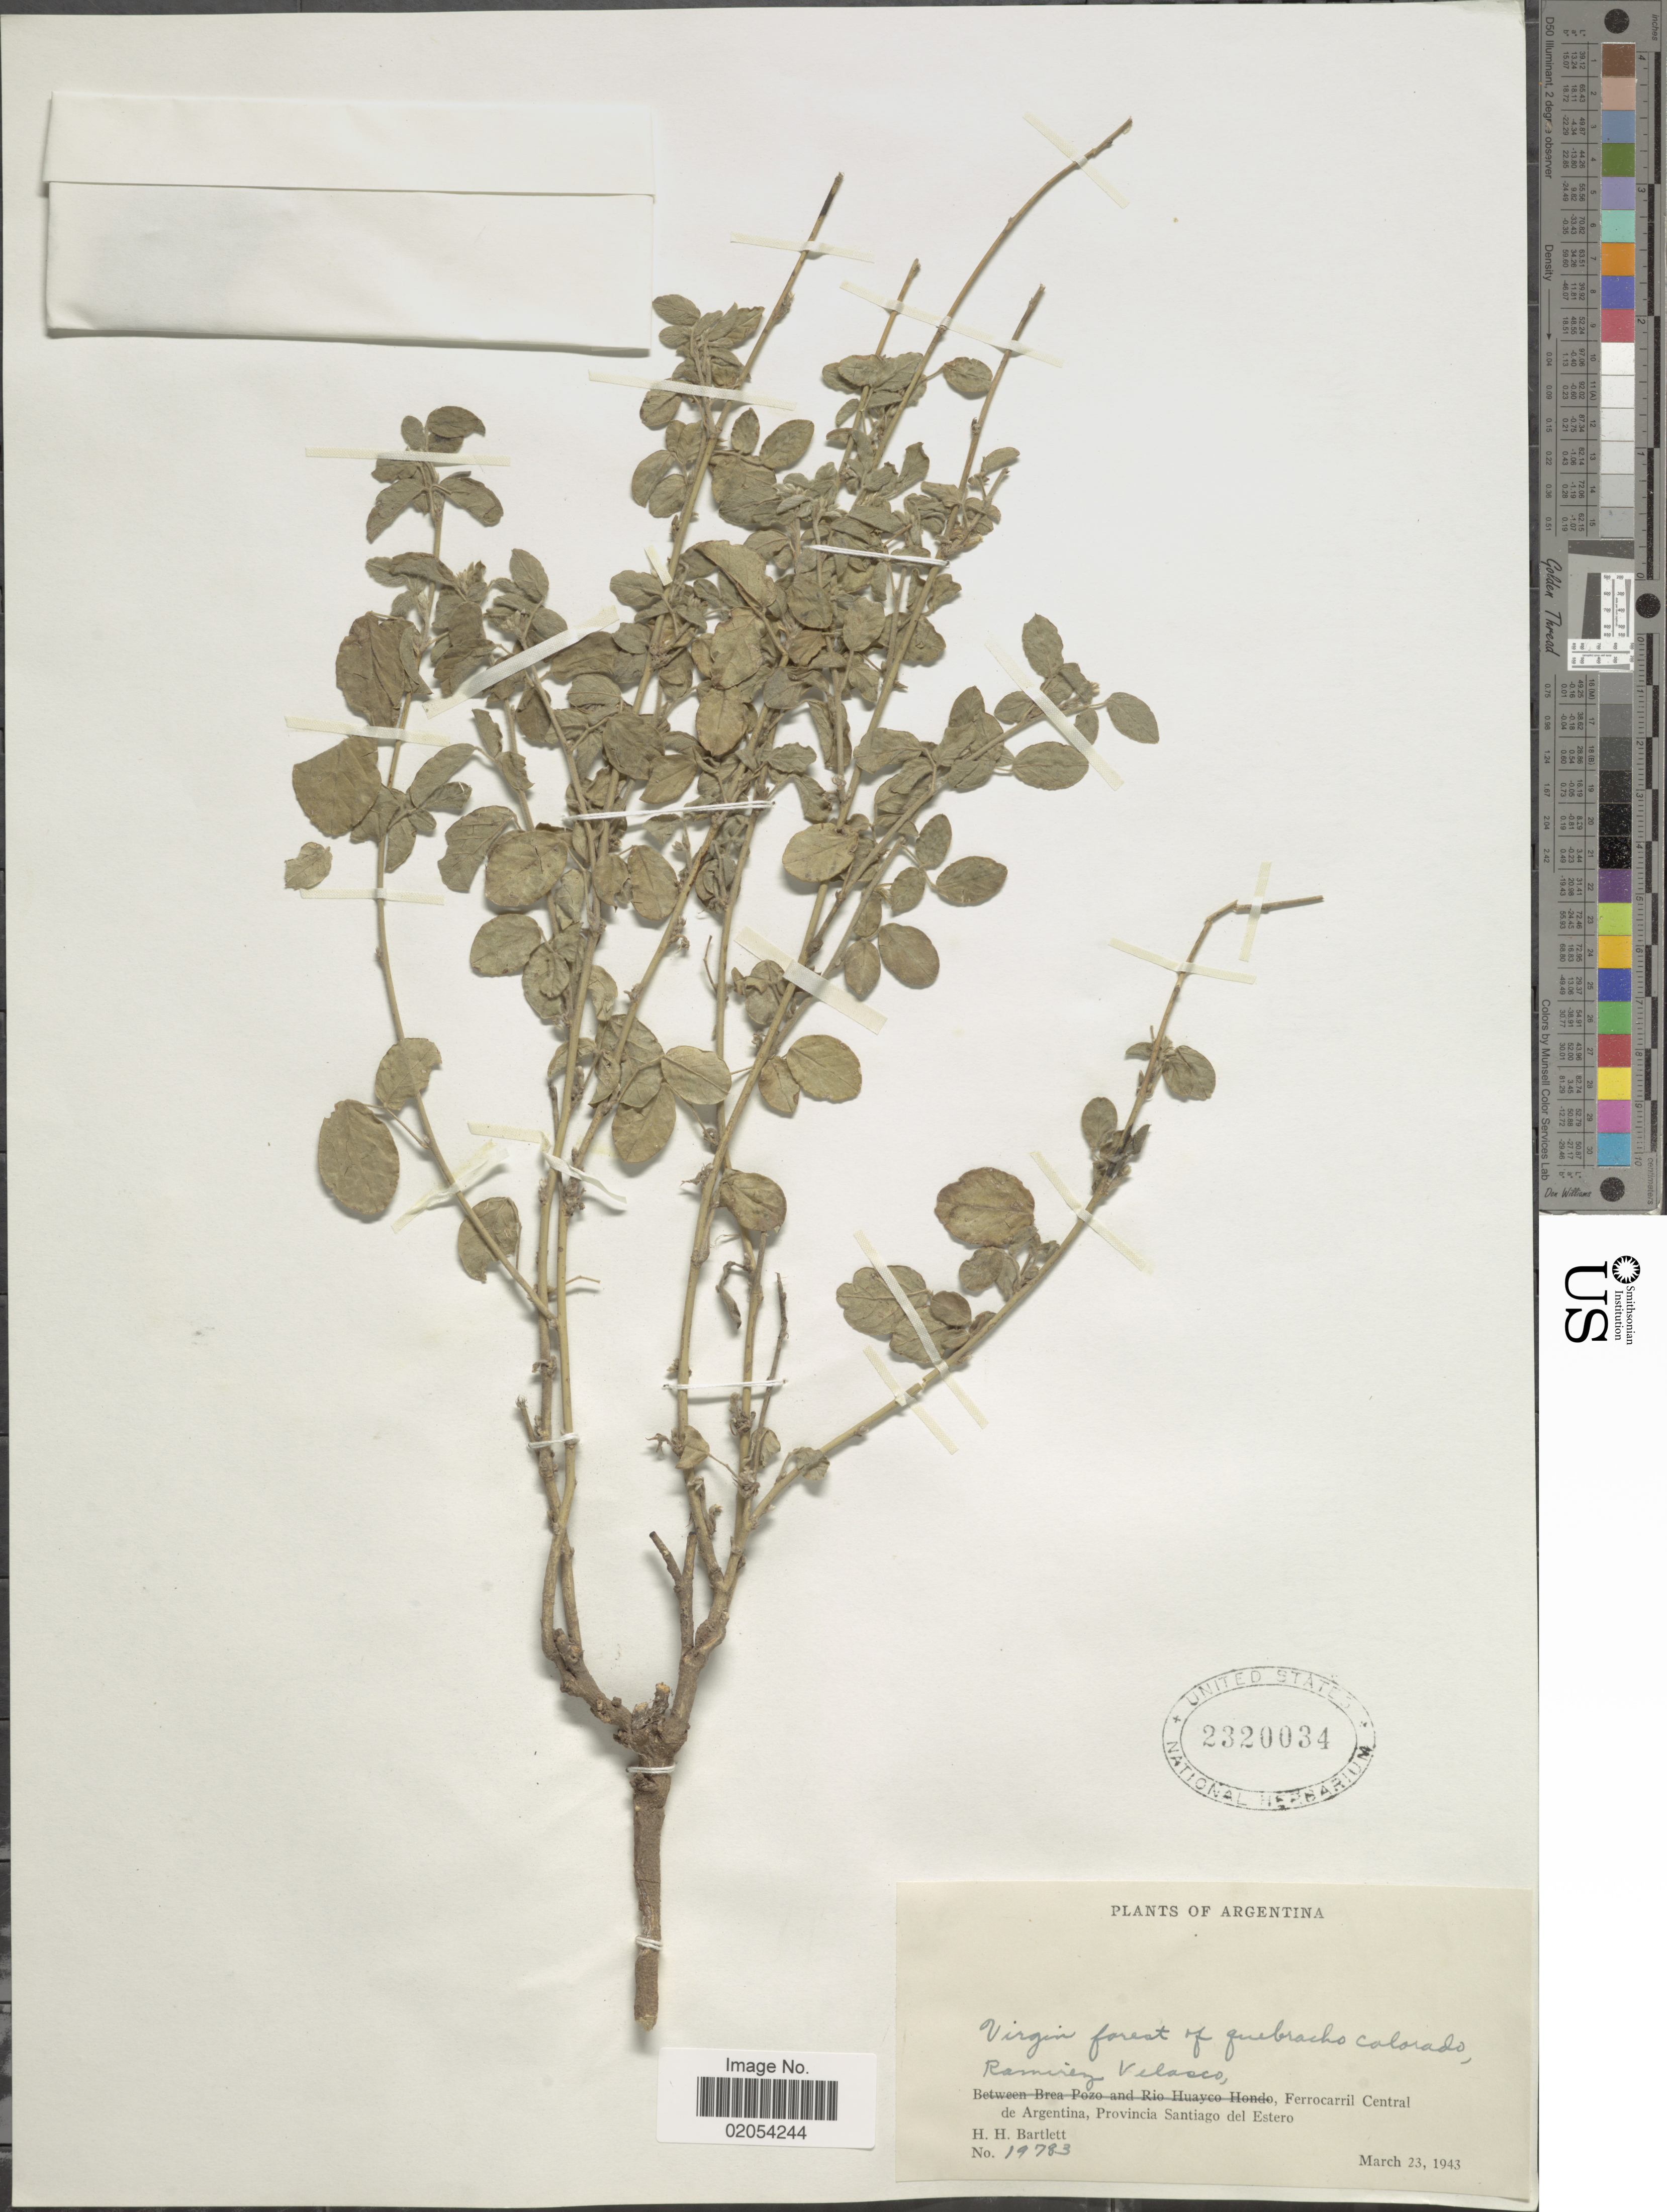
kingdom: Plantae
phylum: Tracheophyta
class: Magnoliopsida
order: Fabales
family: Fabaceae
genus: Desmodium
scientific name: Desmodium sp.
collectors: H. H. Bartlett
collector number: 19783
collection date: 1943-03-23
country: Argentina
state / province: Santiago del Estero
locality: Argentina, Ramirez Velasco, Ferrocaril Central de Argentina, Provincia Santiago del Estero.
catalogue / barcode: US 2320034